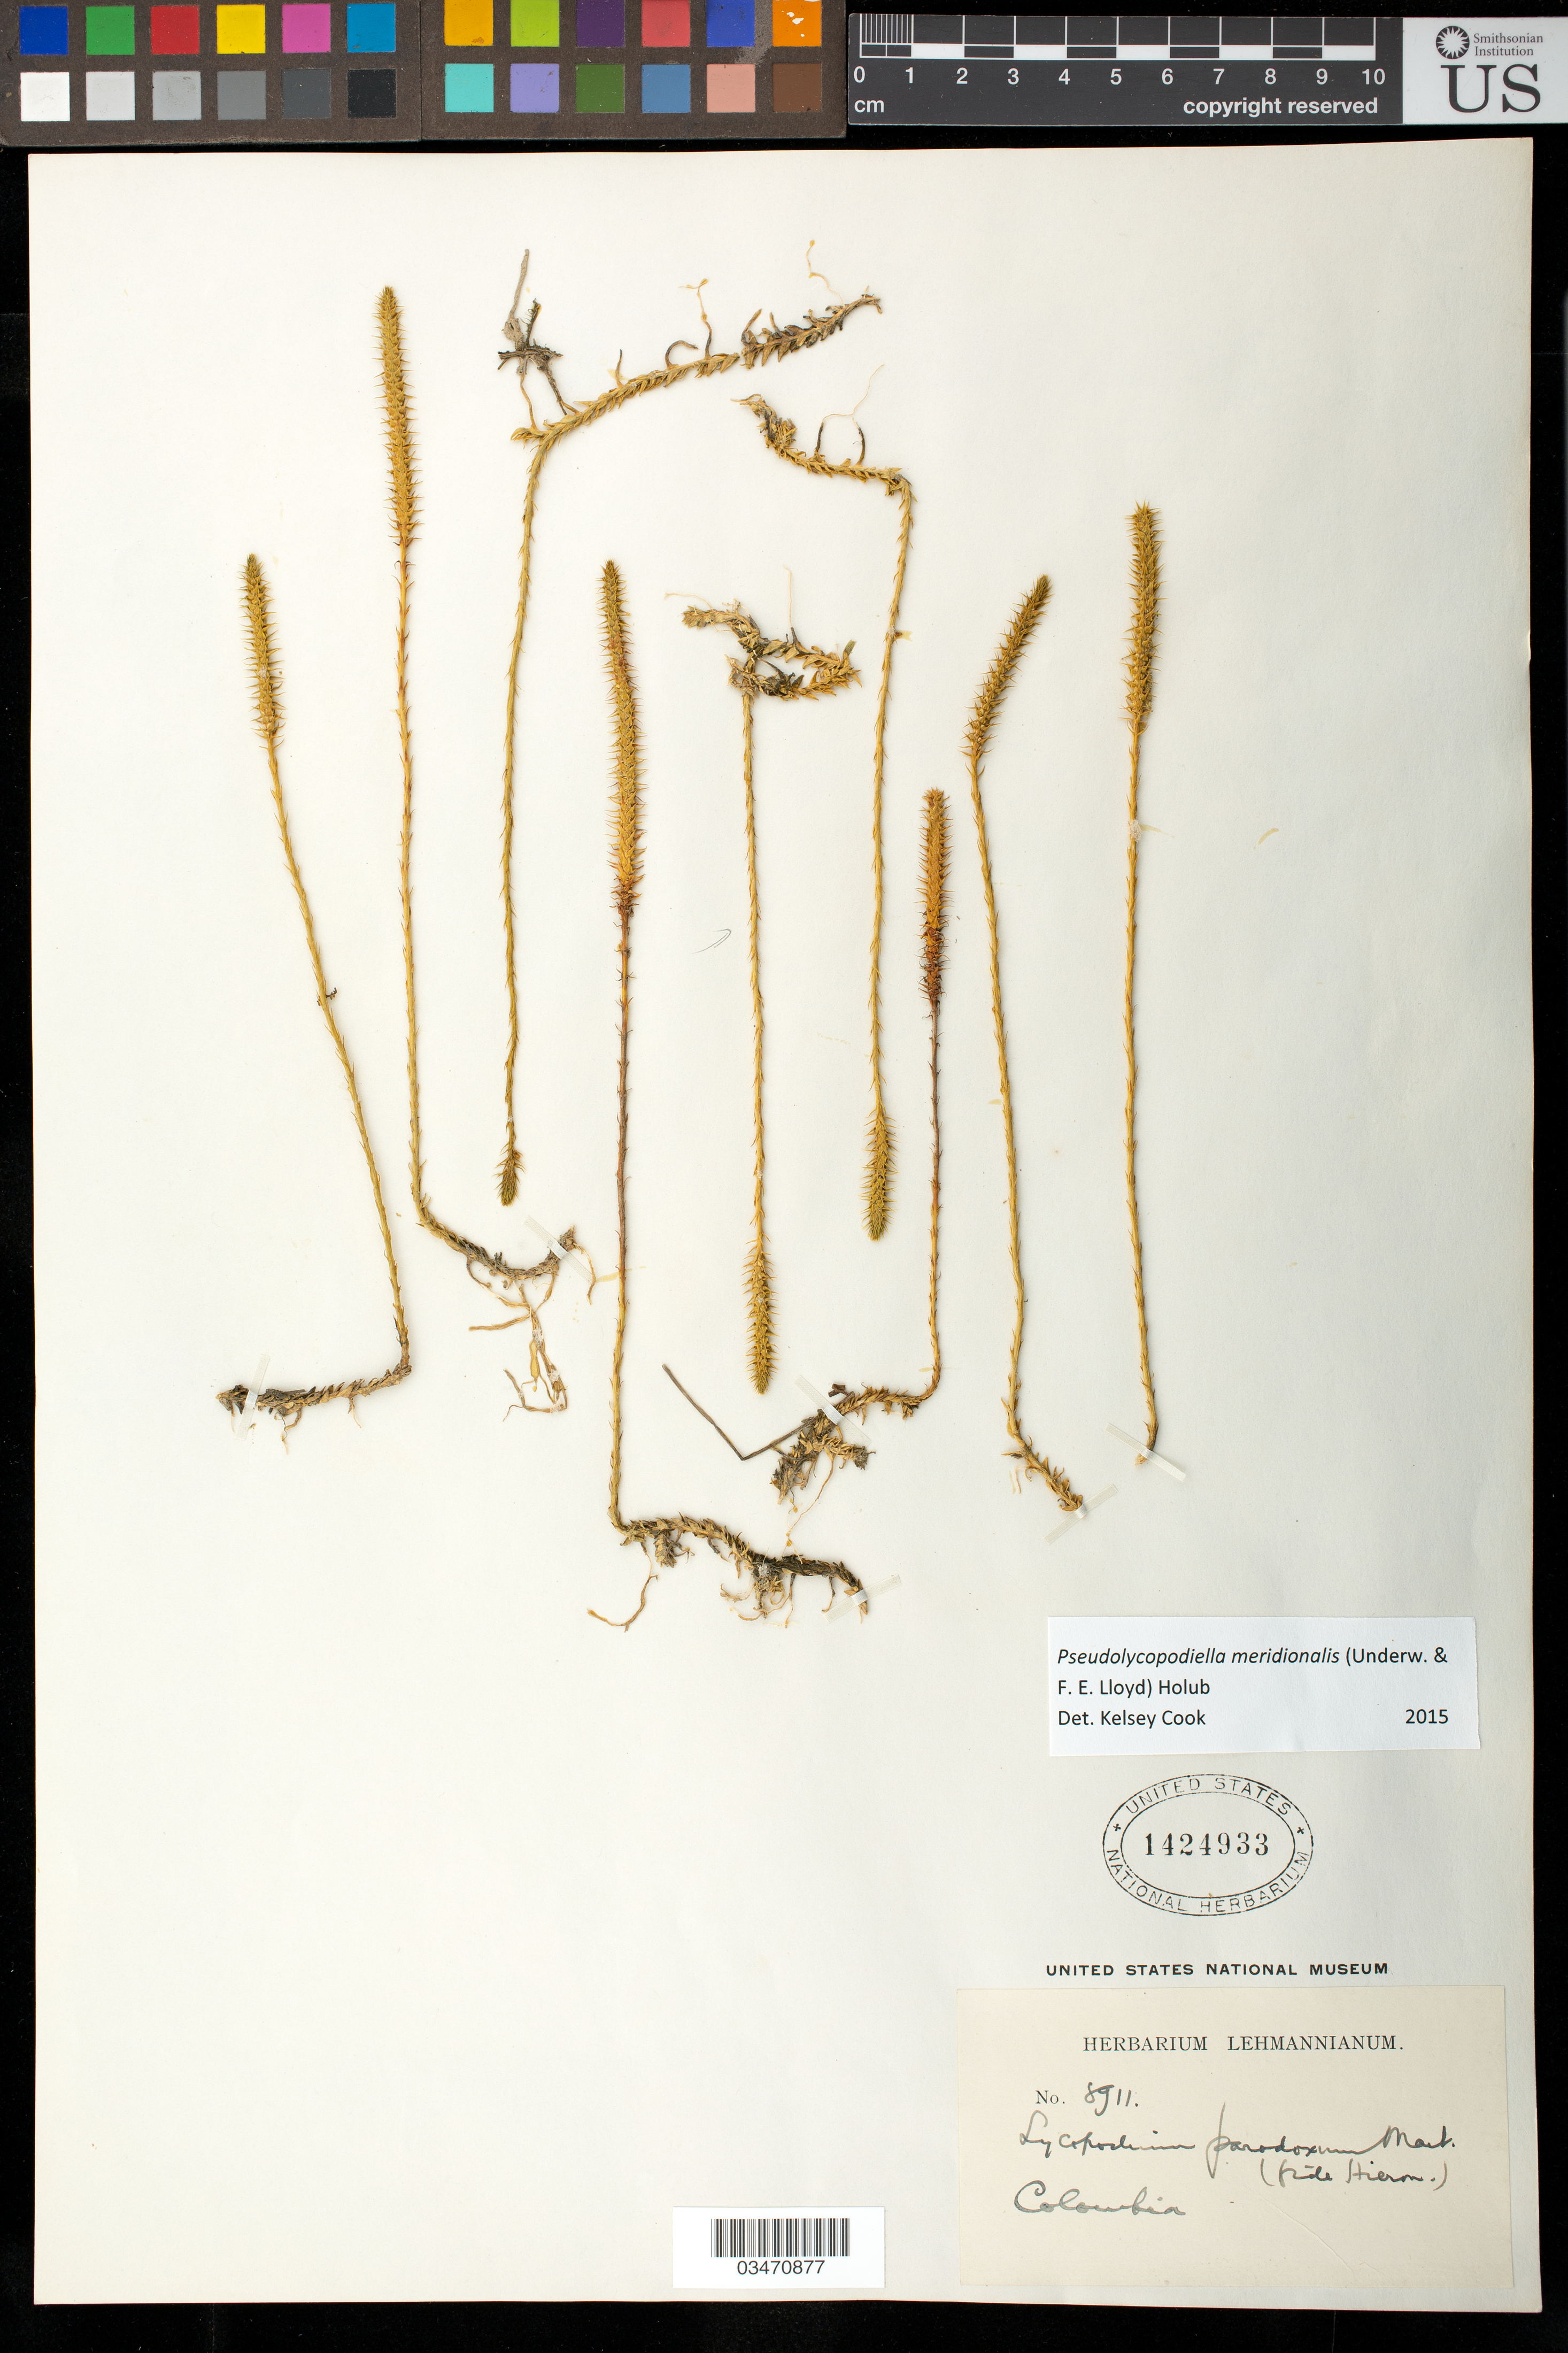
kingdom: Plantae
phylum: Tracheophyta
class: Lycopodiopsida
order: Lycopodiales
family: Lycopodiaceae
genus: Pseudolycopodiella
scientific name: Pseudolycopodiella meridionalis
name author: (Underw. & F.E. Lloyd) Holub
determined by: Cook, K.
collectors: ex herb. Lehmann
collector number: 8911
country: Colombia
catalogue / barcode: US 1424933